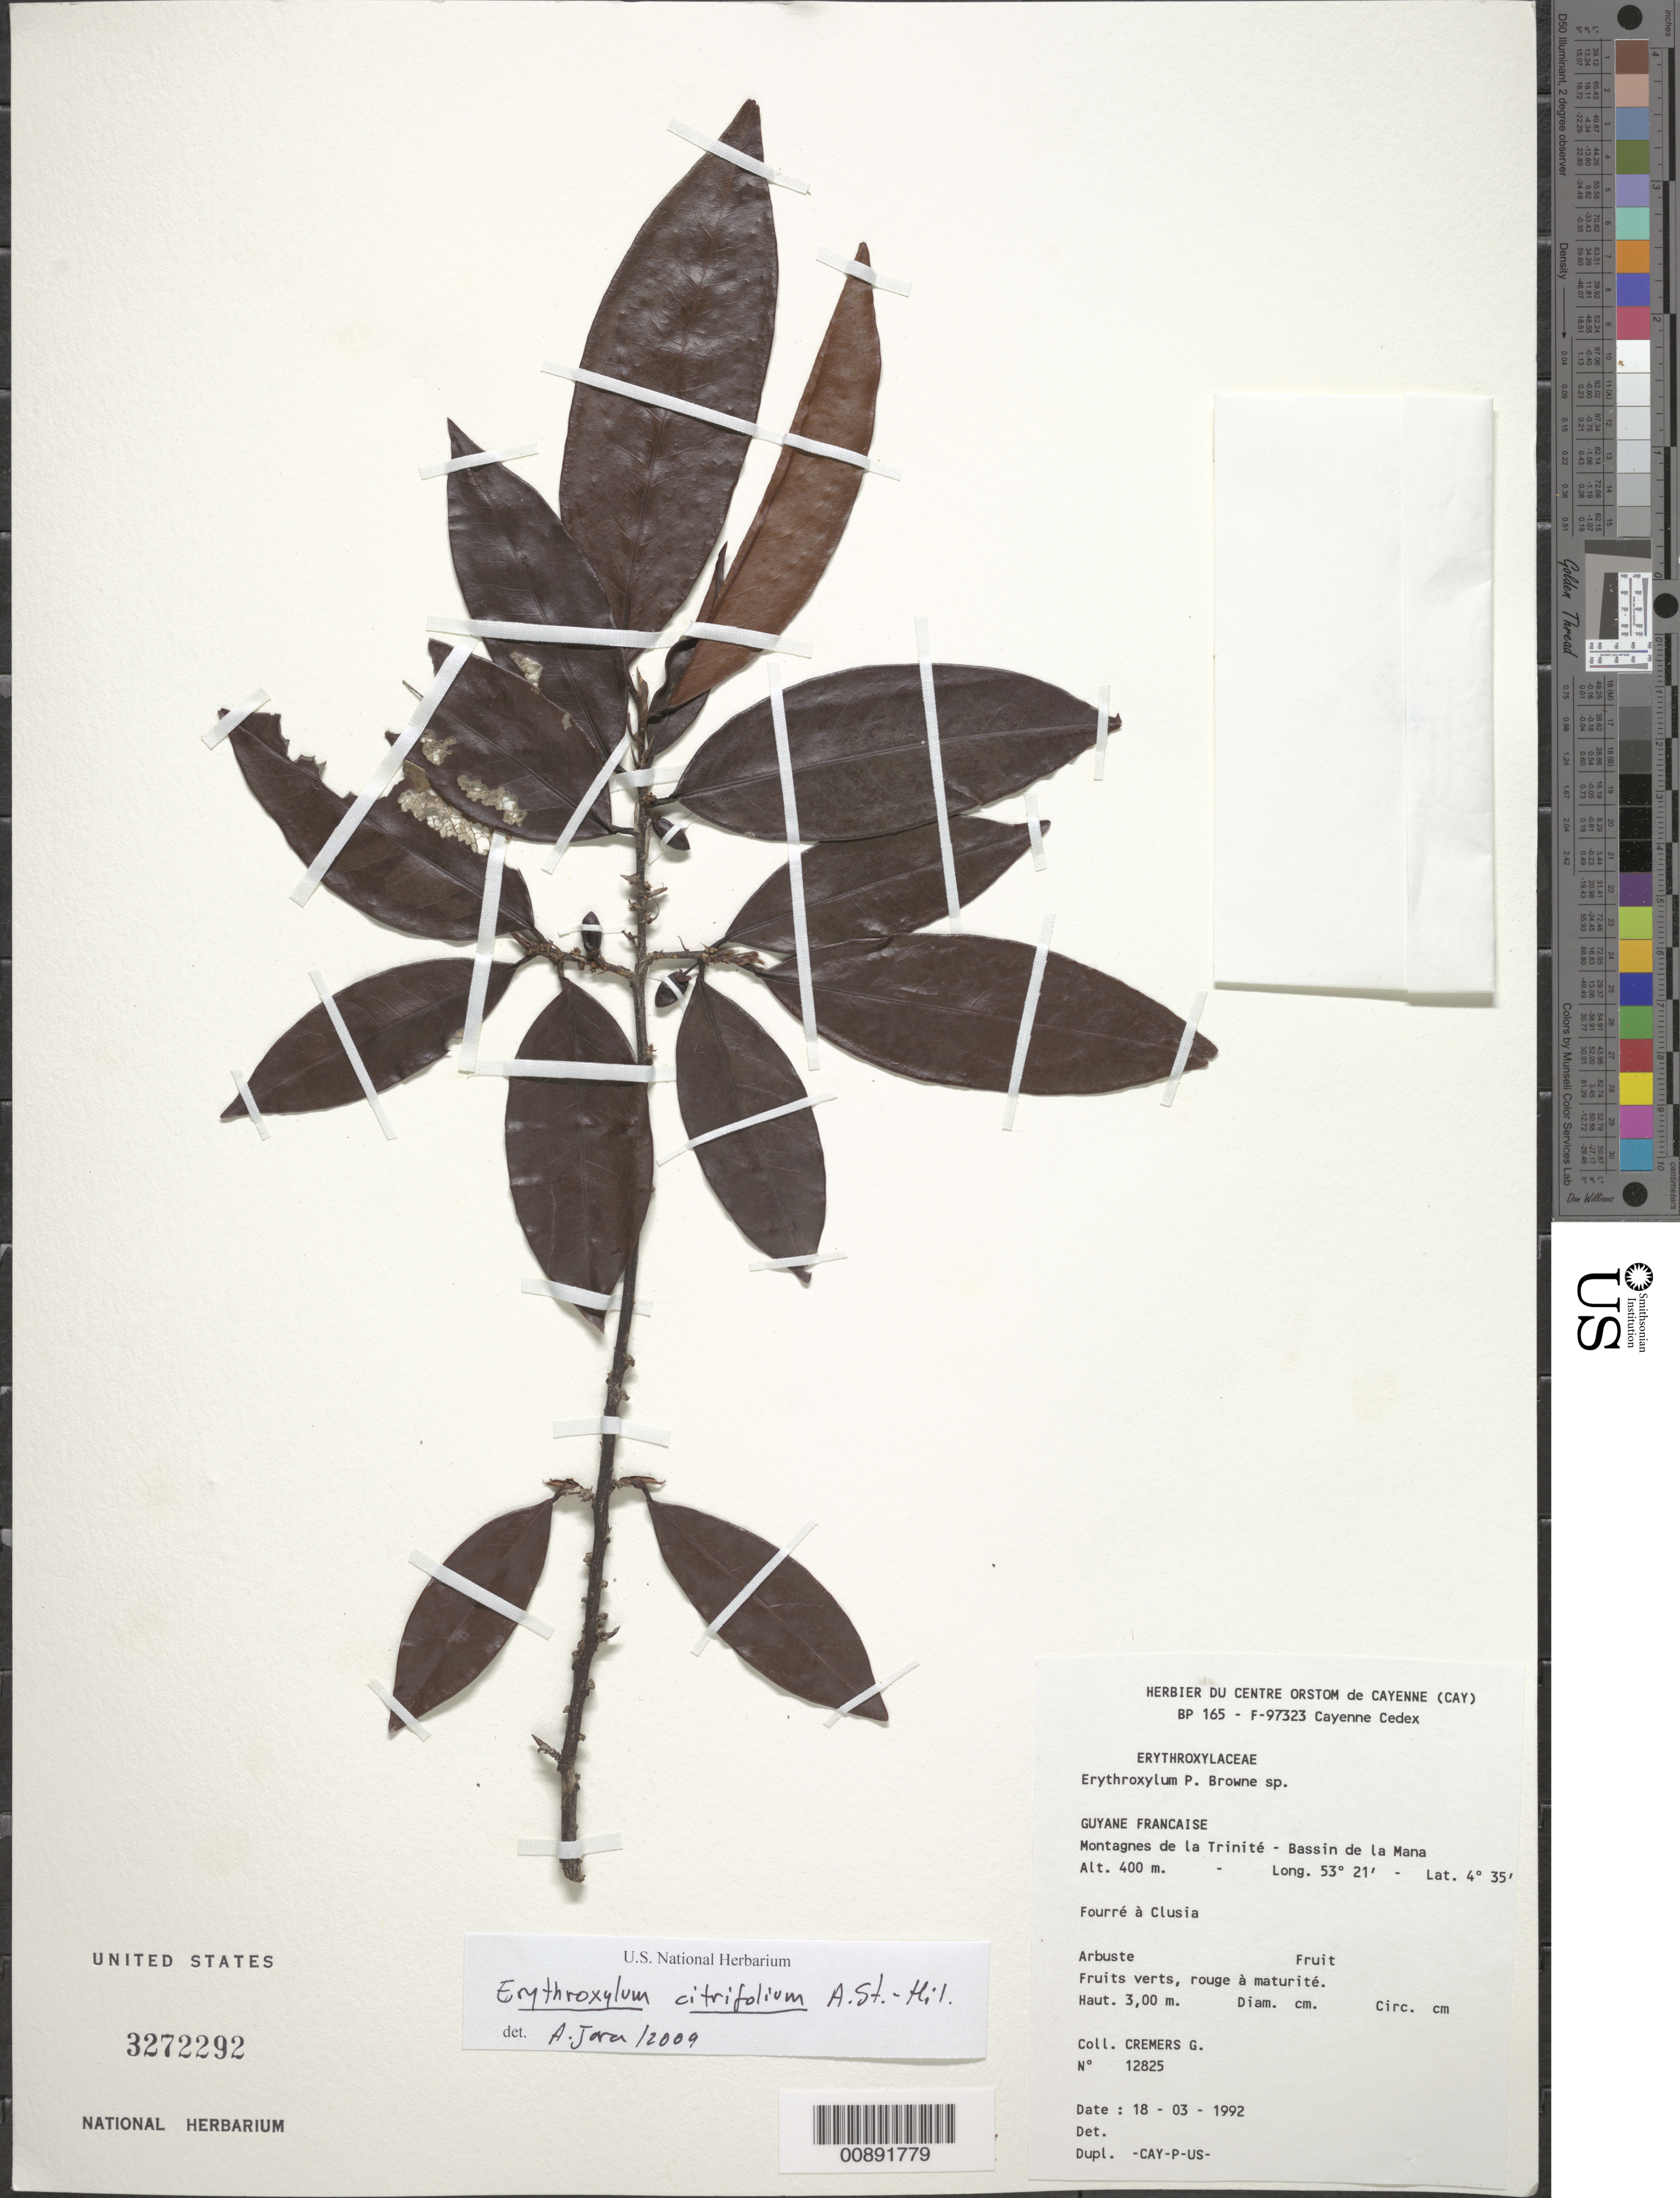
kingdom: Plantae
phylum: Tracheophyta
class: Magnoliopsida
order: Malpighiales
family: Erythroxylaceae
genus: Erythroxylum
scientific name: Erythroxylum citrifolium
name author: A. St.-Hil.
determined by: Java, A.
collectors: G. Cremers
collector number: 12825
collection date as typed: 18-Mar-92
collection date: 1992-03-18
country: French Guiana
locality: Montagnes de la Trinité, Bassin de la Mana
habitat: Fourre a Clusia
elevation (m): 400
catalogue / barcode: US 3272292